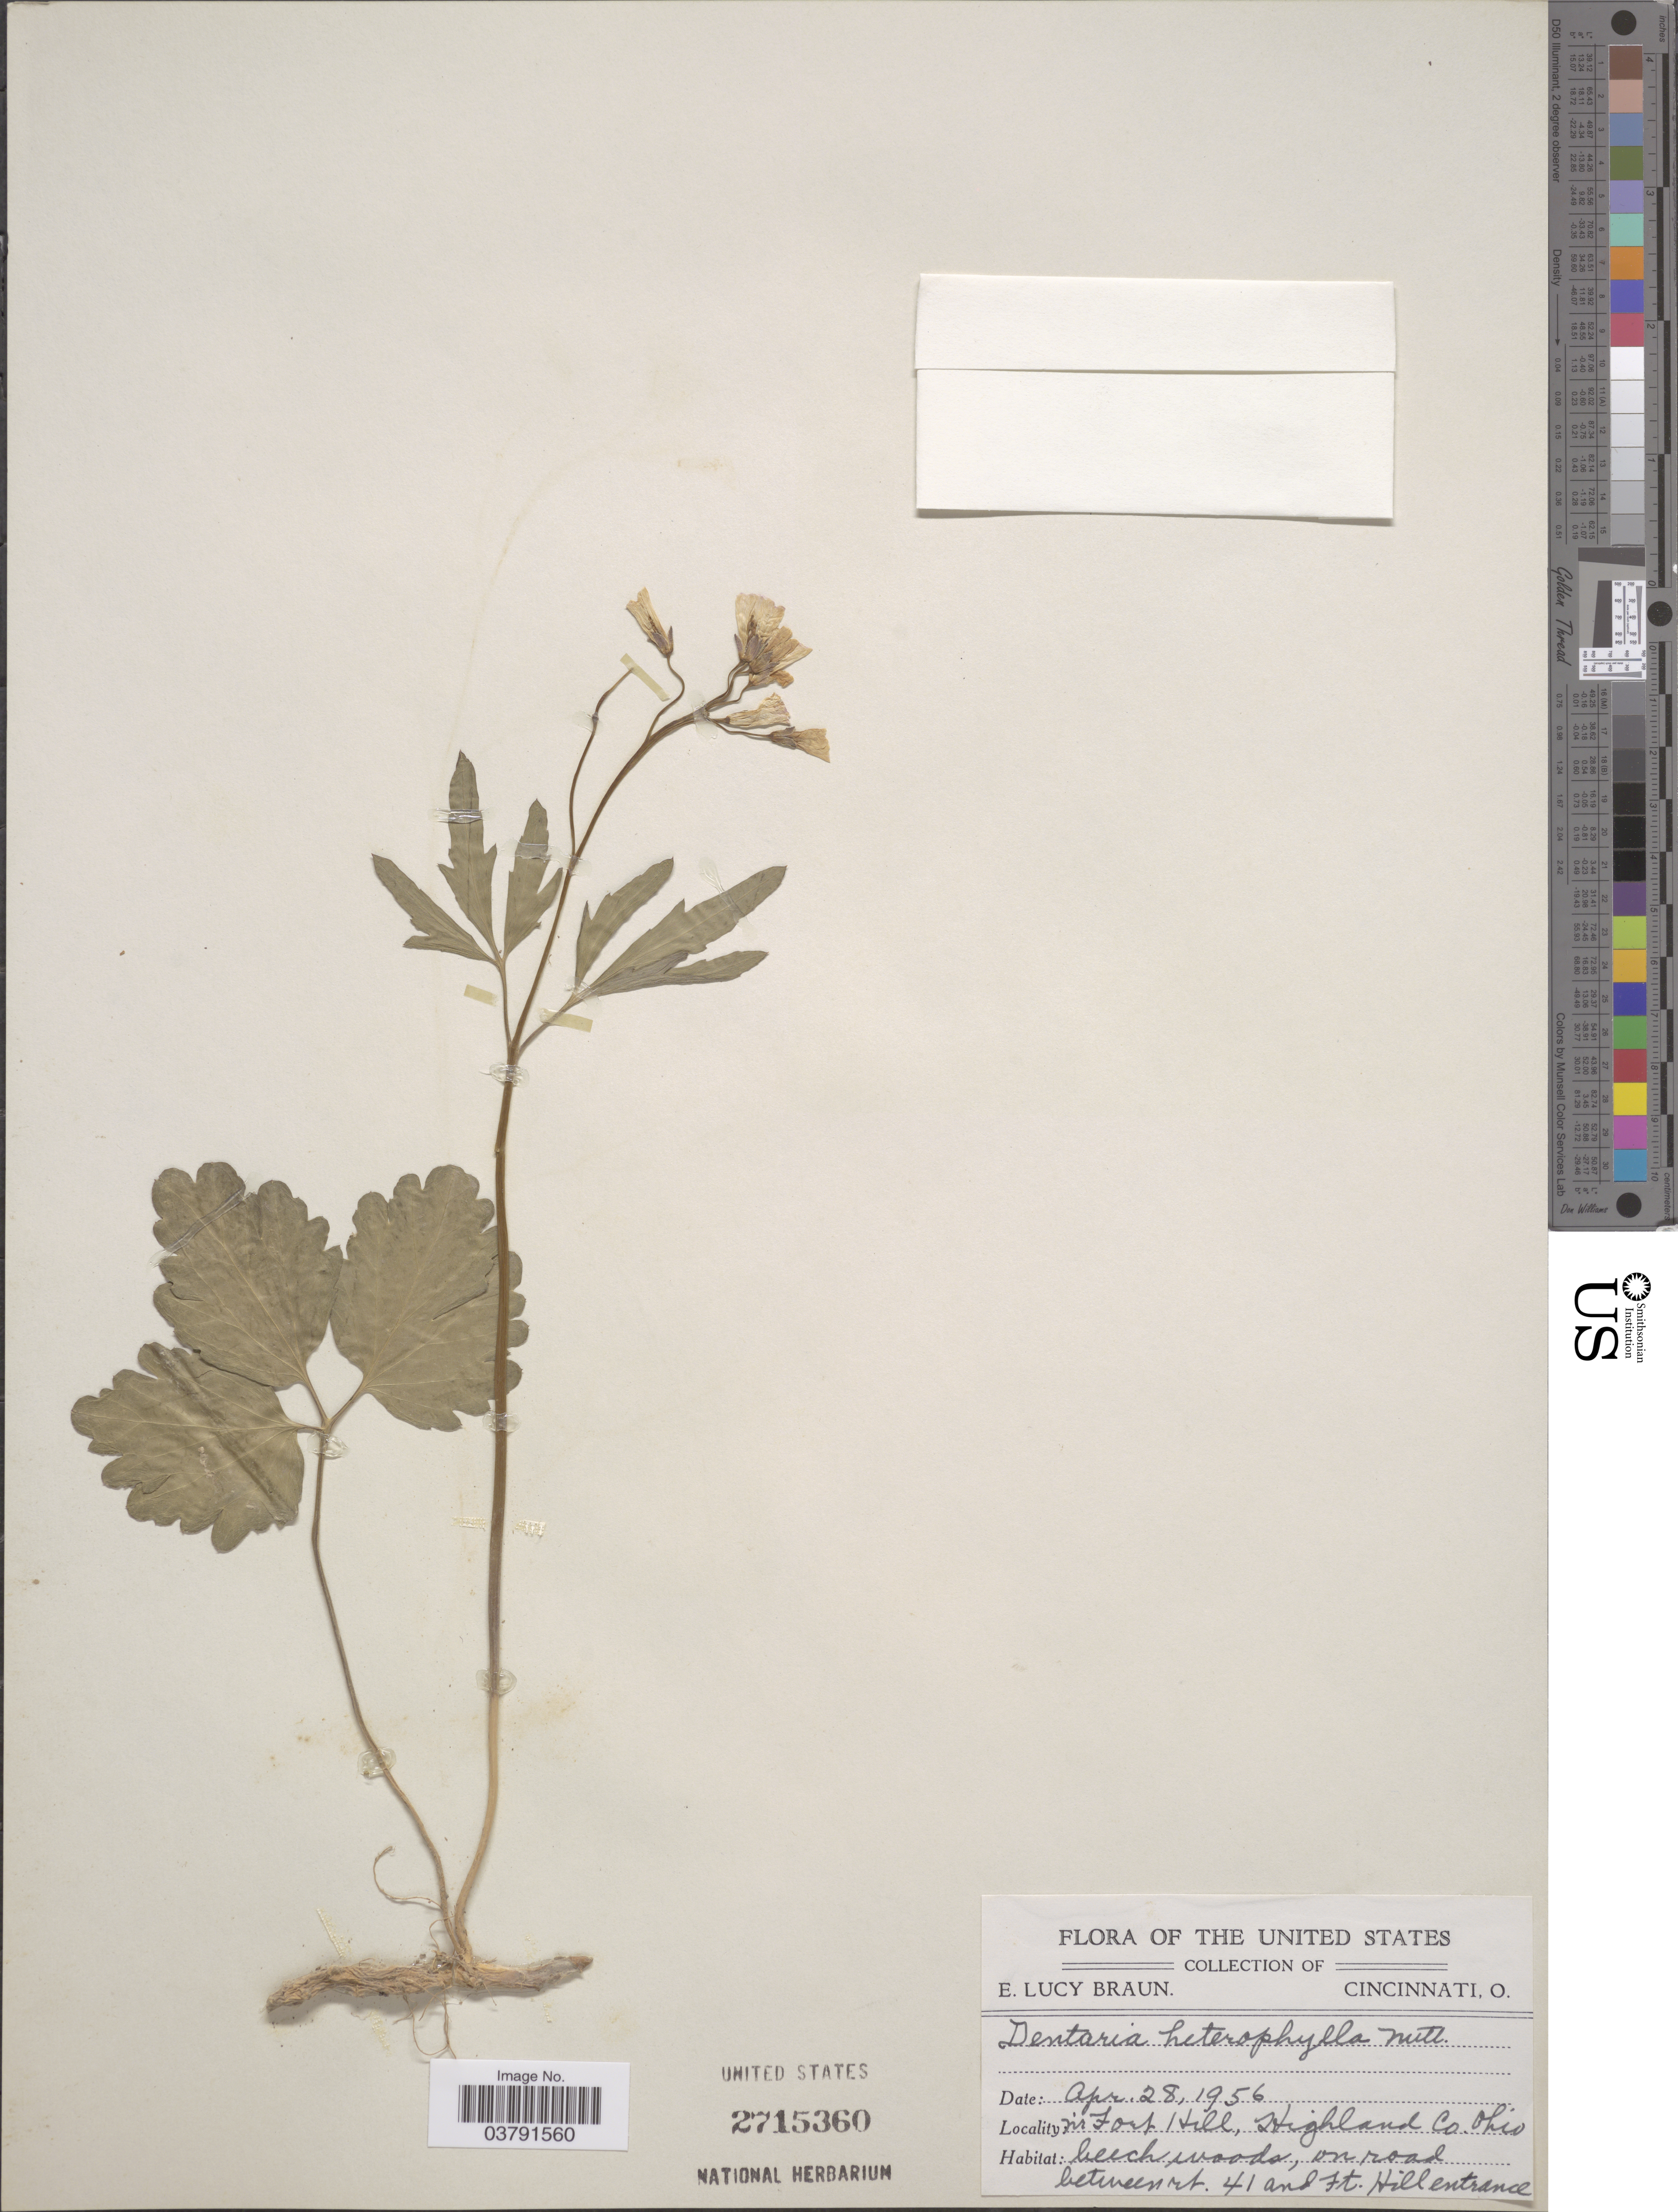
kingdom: Plantae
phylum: Tracheophyta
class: Magnoliopsida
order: Brassicales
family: Brassicaceae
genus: Dentaria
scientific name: Dentaria heterophylla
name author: Nutt.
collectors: E. L. Braun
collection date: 1956-04-28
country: United States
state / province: Ohio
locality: N'r Fort Hill, Highland Co. On road between rt. 41 and Ft. Hill entrance.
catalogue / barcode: US 2715360